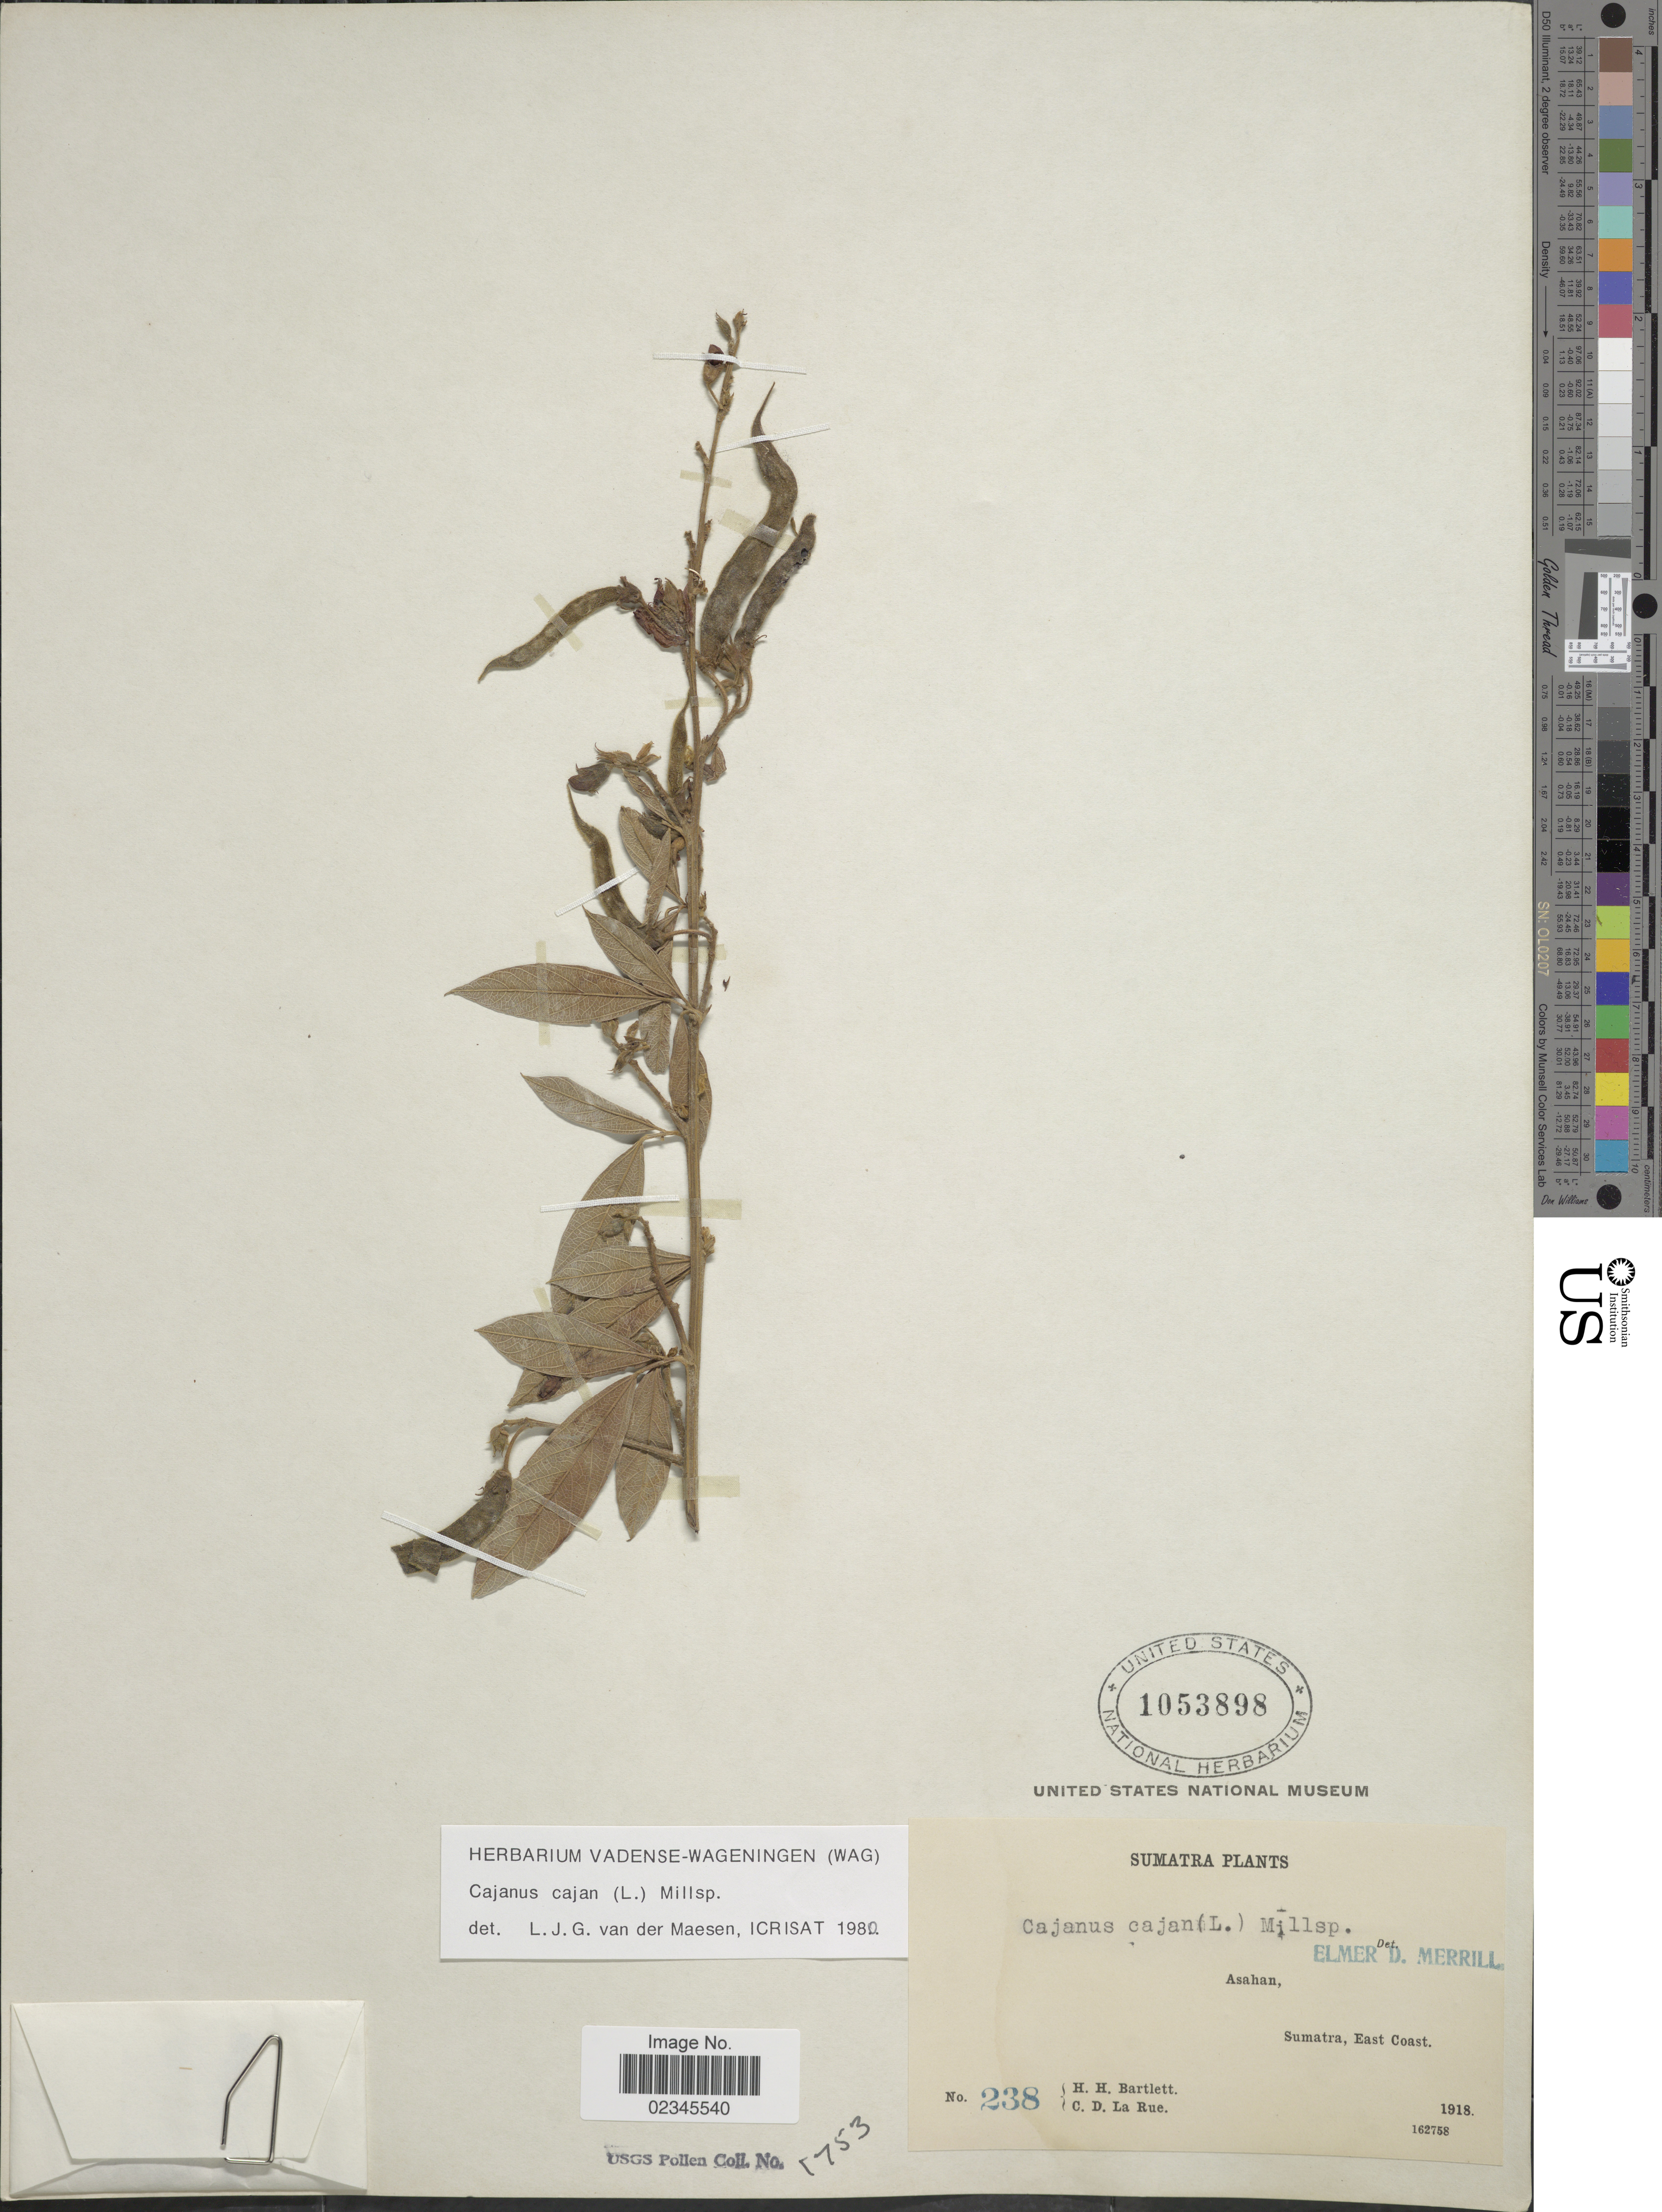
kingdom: Plantae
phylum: Tracheophyta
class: Magnoliopsida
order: Fabales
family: Fabaceae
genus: Cajanus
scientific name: Cajanus cajan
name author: (L.) Huth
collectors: H. H. Bartlett & C. La Rue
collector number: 238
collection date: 1918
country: Indonesia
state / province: Sumatra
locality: Asahan, East Coast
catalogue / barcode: US 1053898